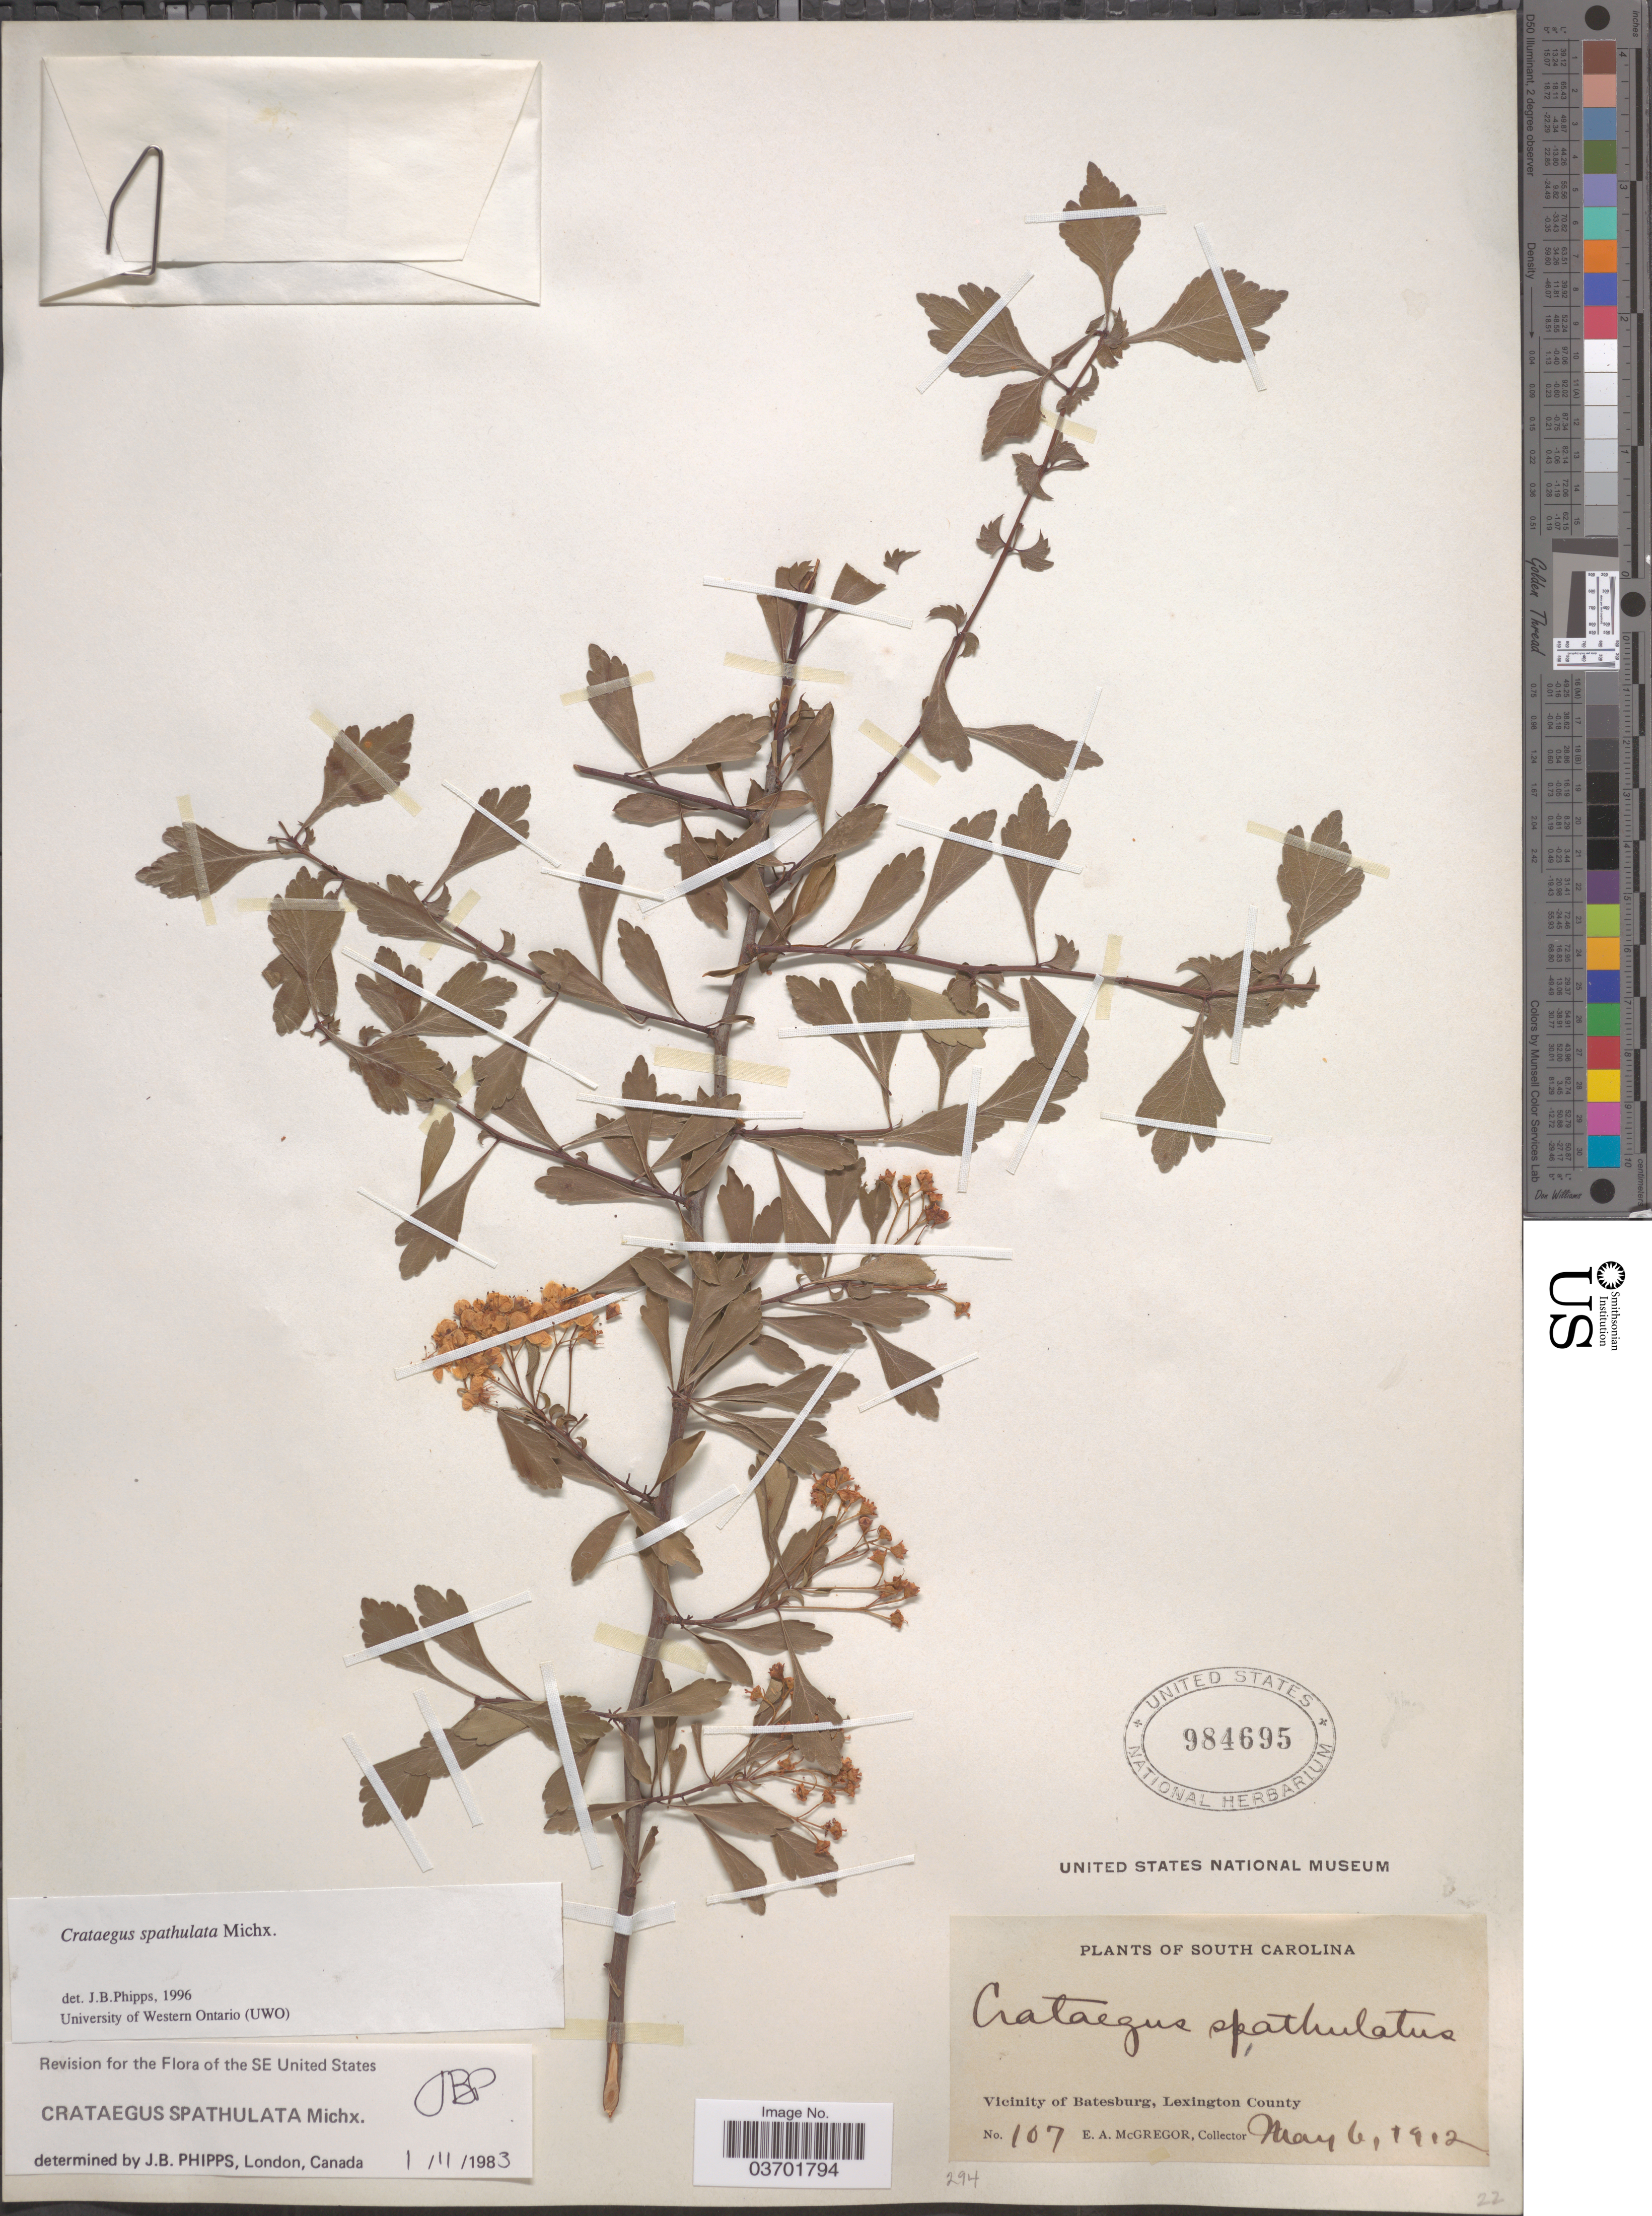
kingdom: Plantae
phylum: Tracheophyta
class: Magnoliopsida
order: Rosales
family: Rosaceae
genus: Crataegus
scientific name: Crataegus spathulata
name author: Michx.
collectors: E. A. McGregor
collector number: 107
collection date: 1912-05-06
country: United States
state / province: South Carolina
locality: Vicinity of Batesburg, Lexington County.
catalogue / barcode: US 984695